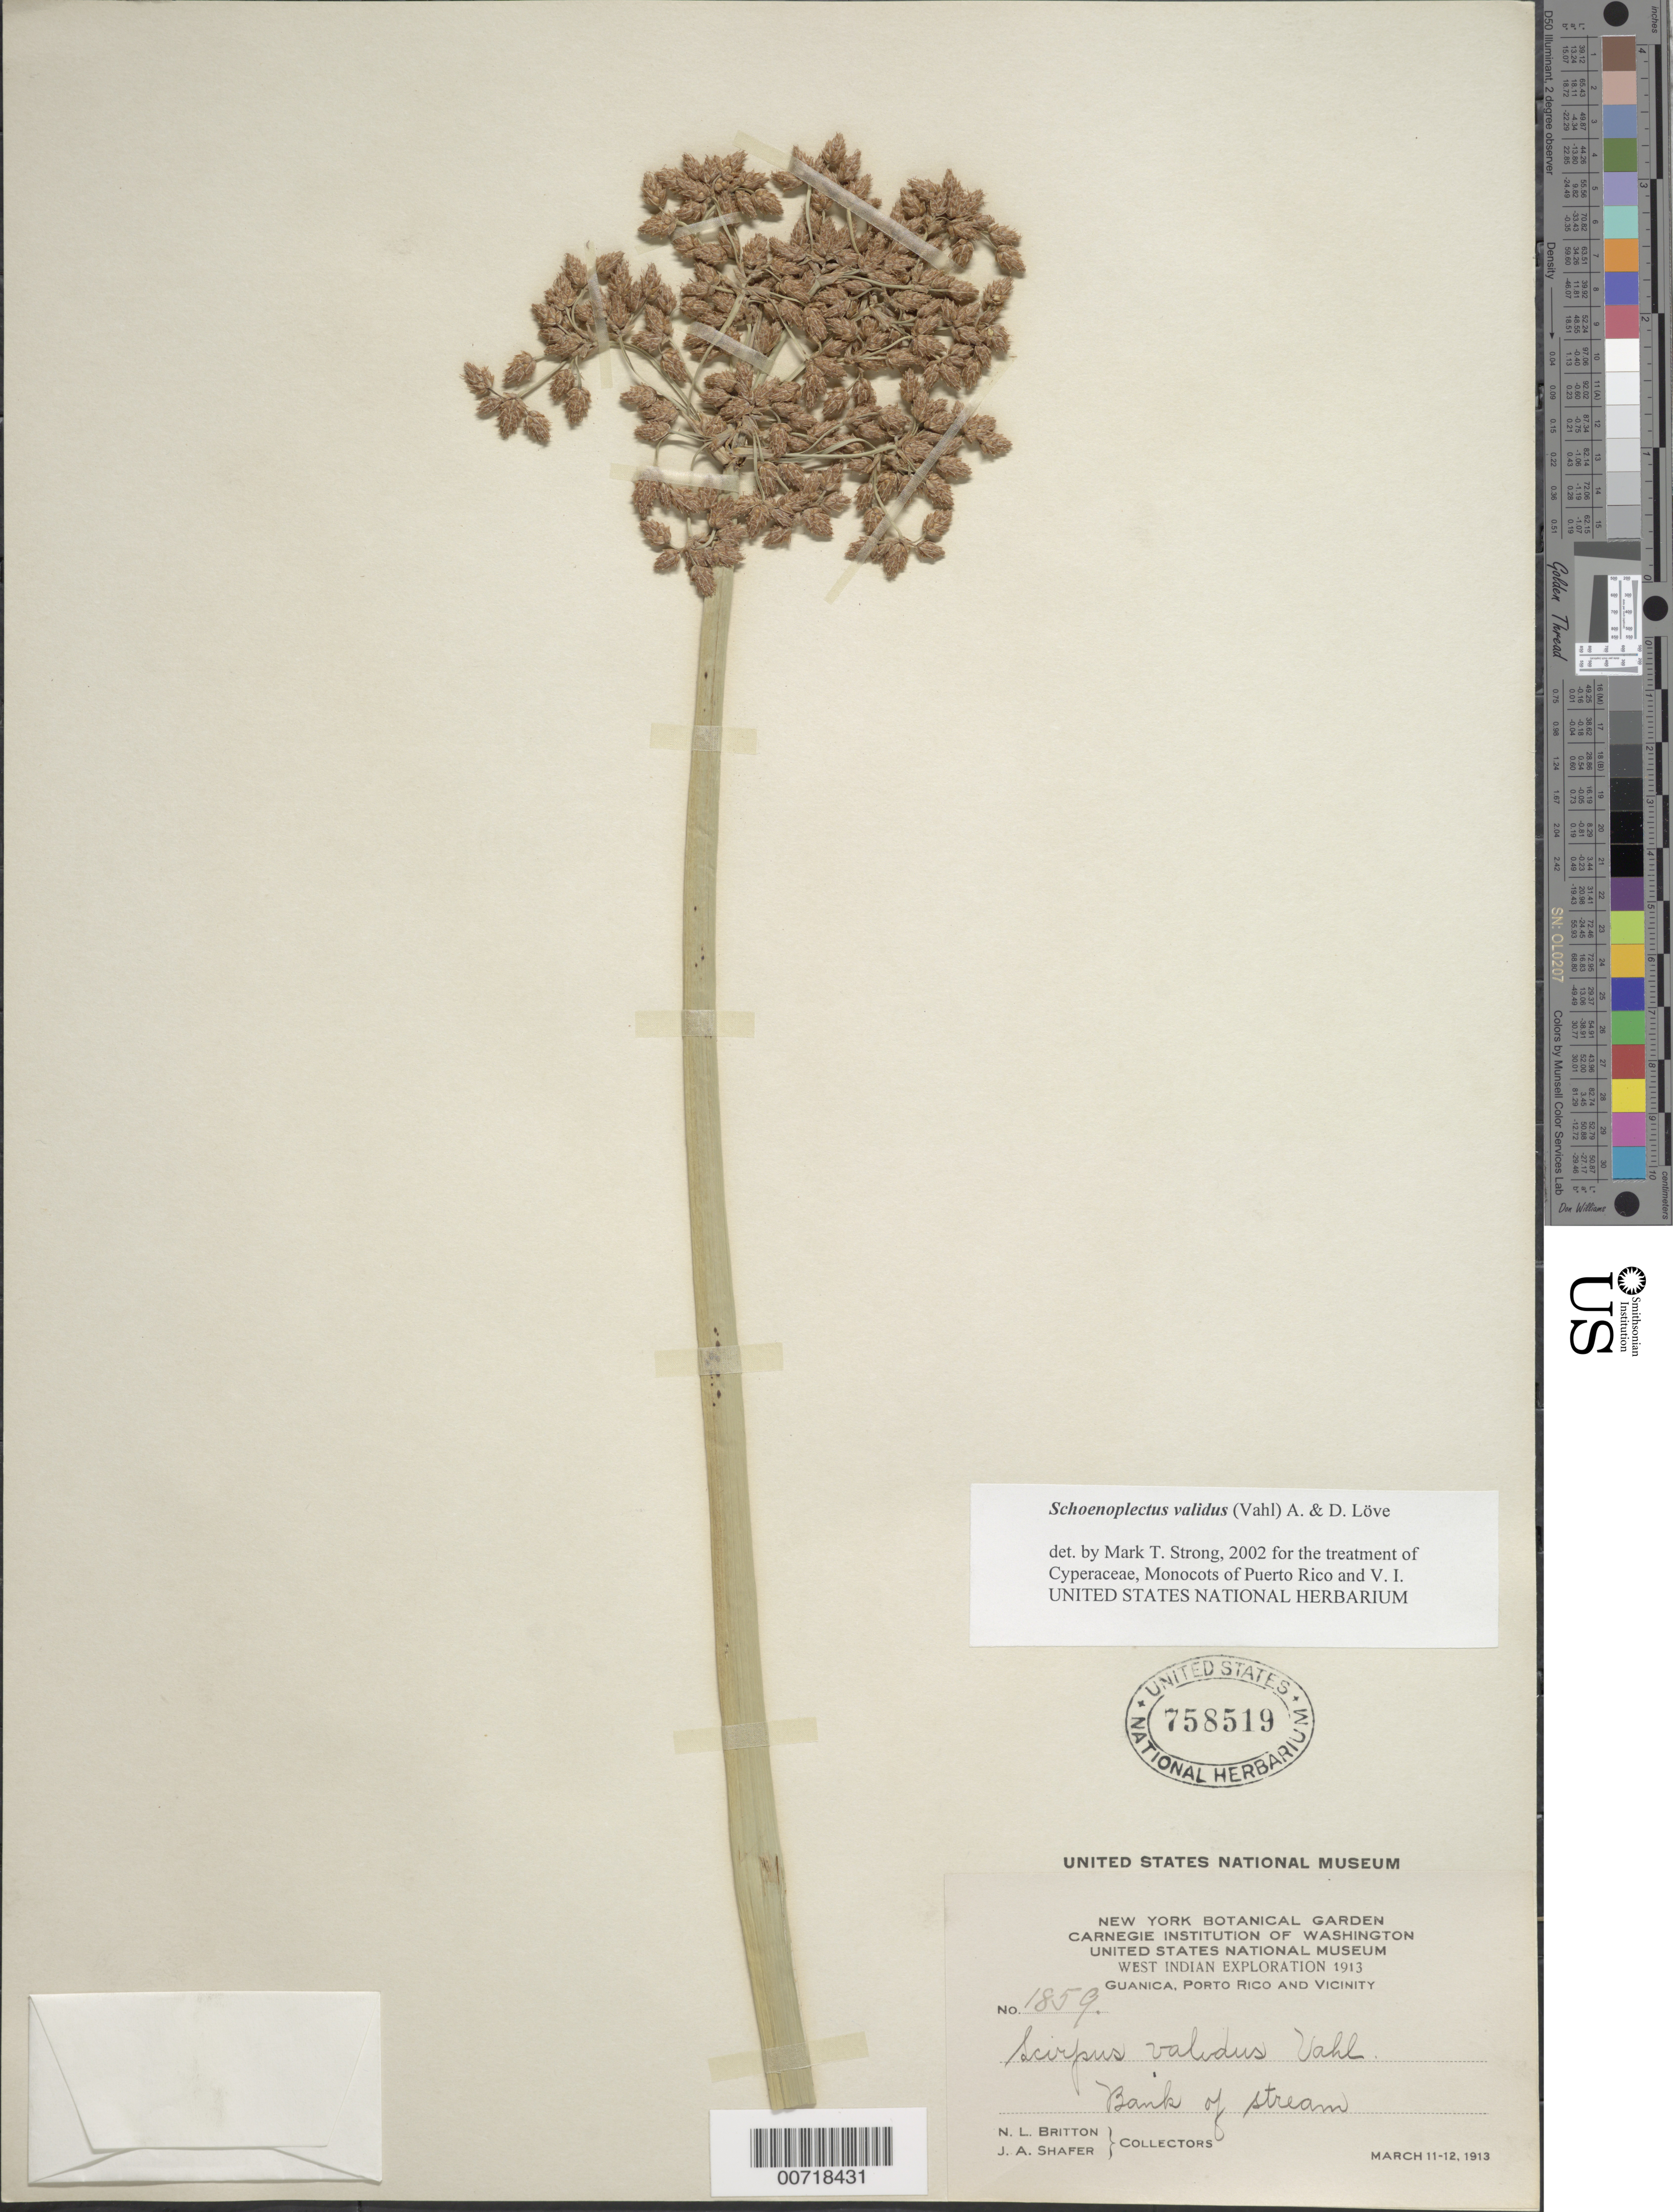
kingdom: Plantae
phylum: Tracheophyta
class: Liliopsida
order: Poales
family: Cyperaceae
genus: Schoenoplectus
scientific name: Schoenoplectus validus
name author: (Vahl) Á. Löve & D. Löve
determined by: Strong, M. T., (US), Smithsonian Institution - National Museum of Natural History (UNITED STATES)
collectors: N. Britton & J. A. Shafer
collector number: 1859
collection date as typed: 11 Mar 1913 to 12 Mar 1913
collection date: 1913-03-11/1913-03-12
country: Puerto Rico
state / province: Guánica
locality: Guanica.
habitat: Bank of stream.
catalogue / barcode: US 758519